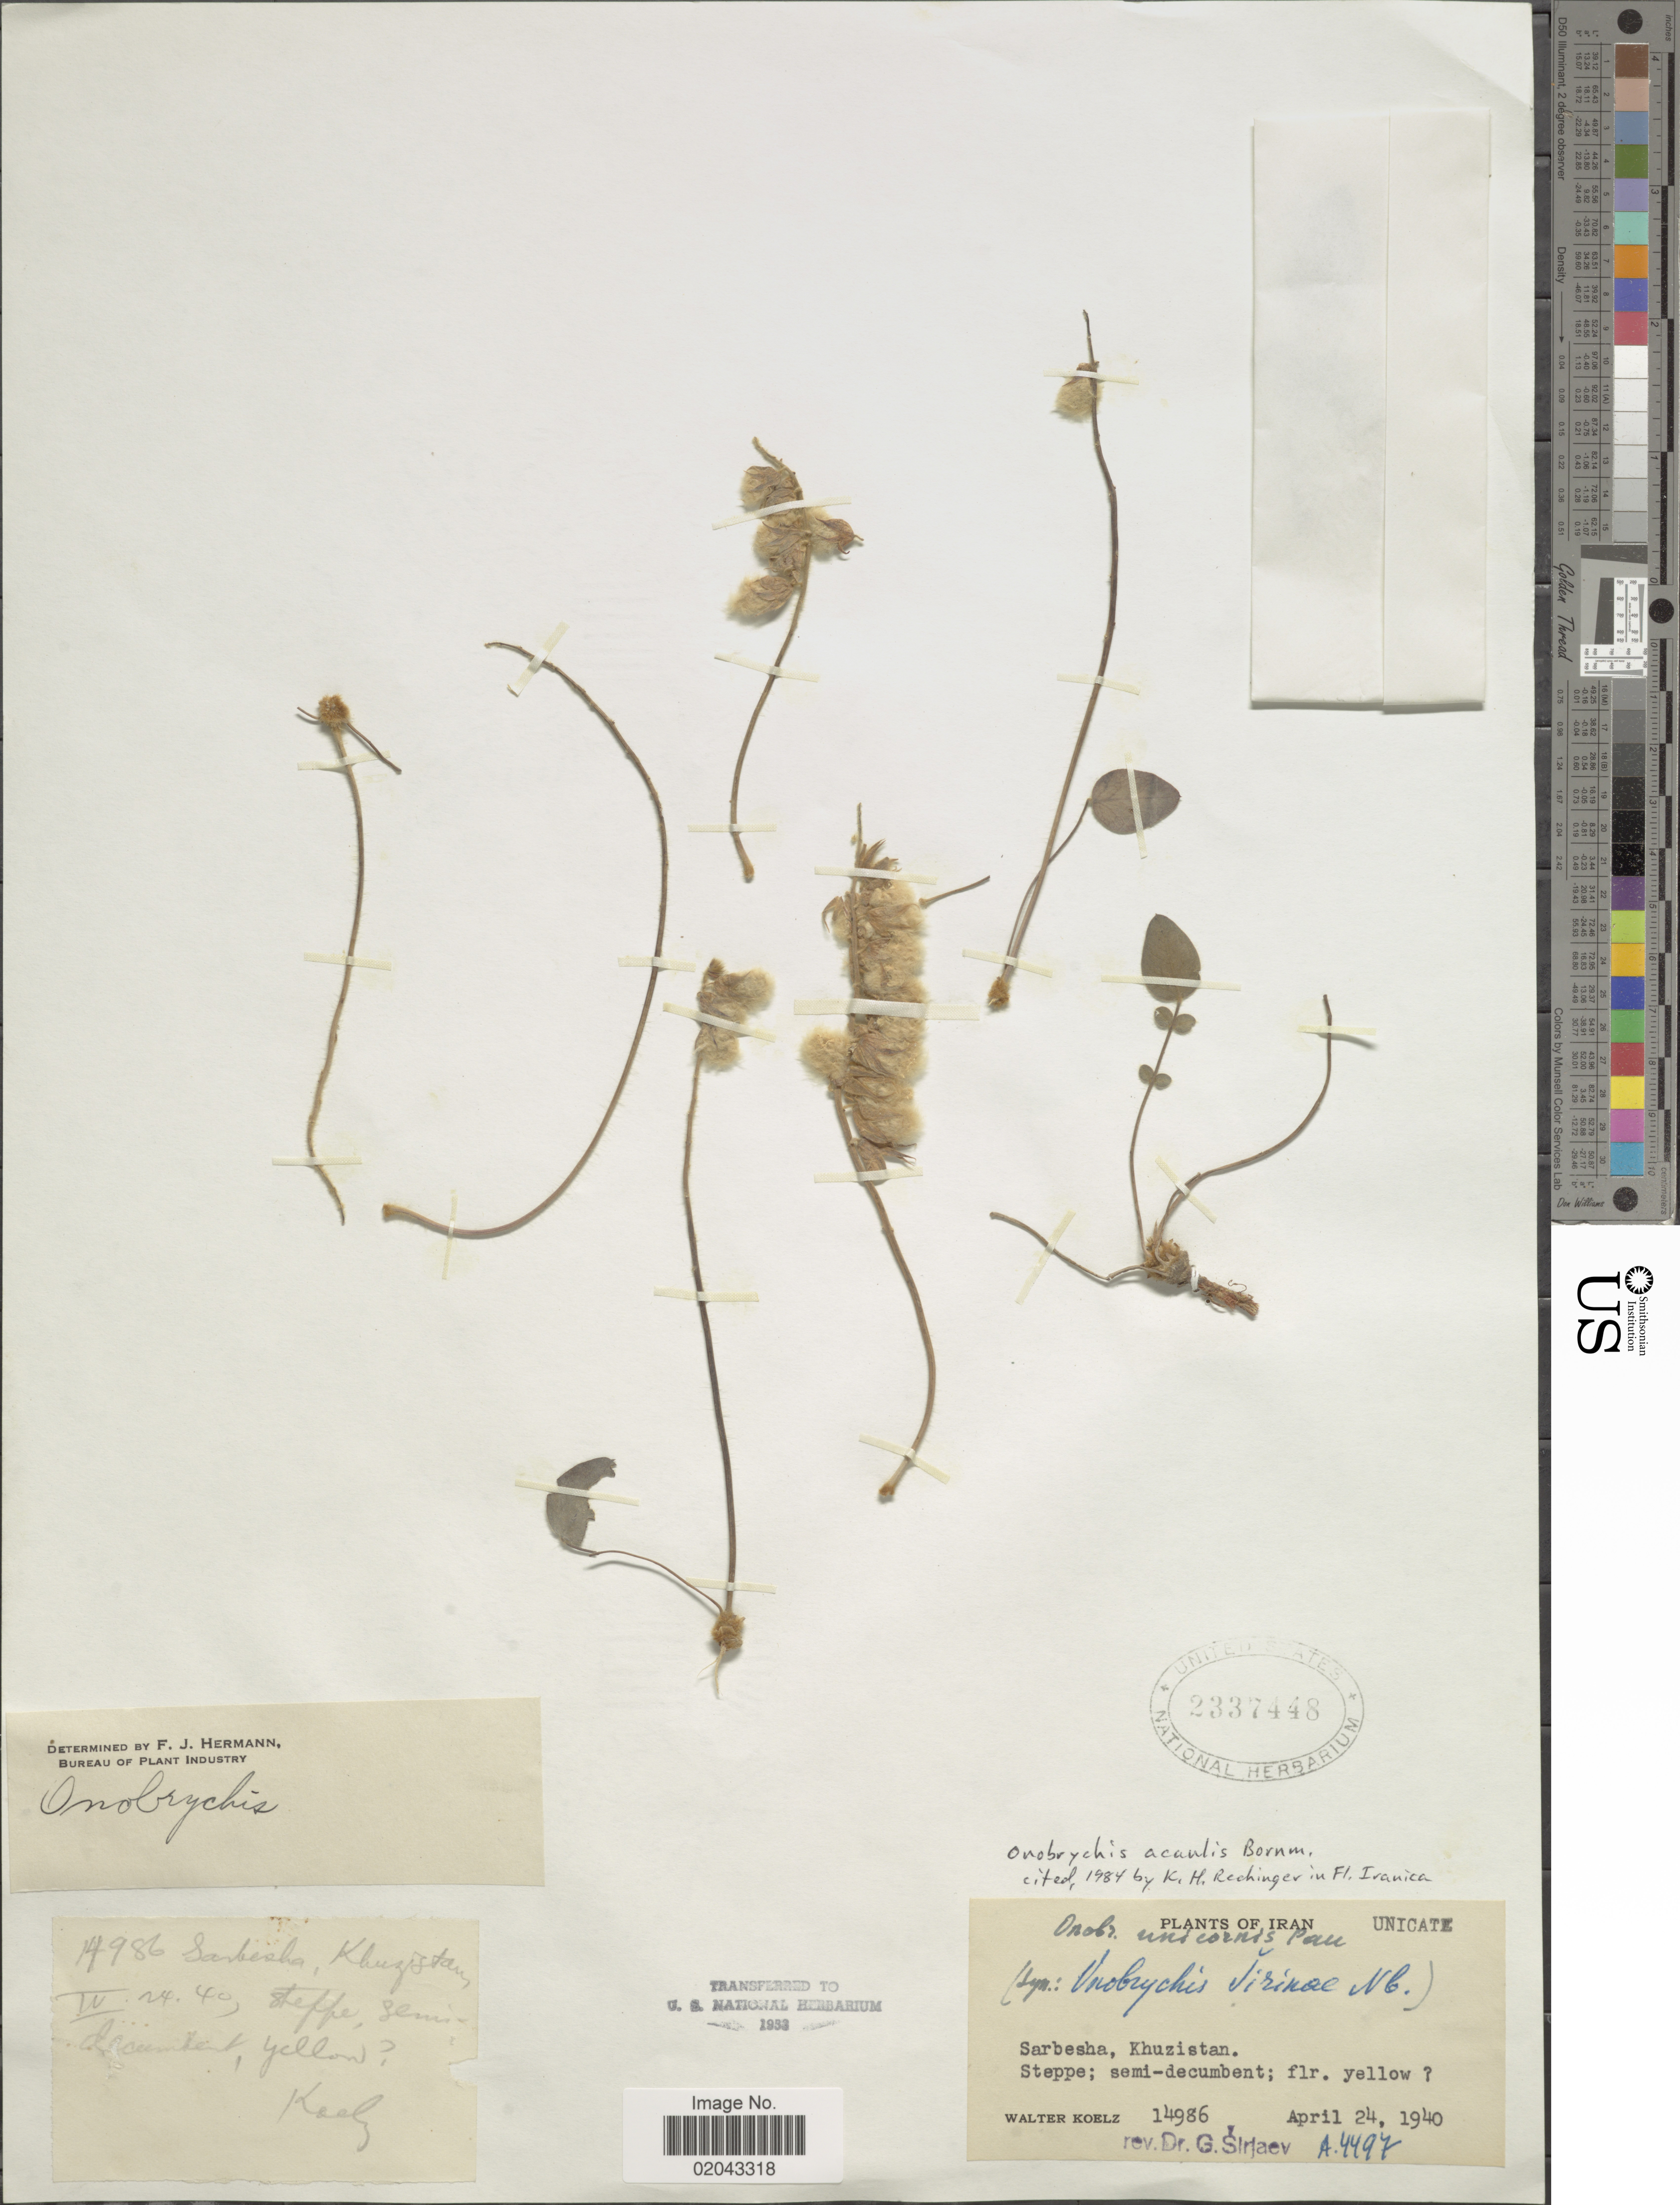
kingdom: Plantae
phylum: Tracheophyta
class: Magnoliopsida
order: Fabales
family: Fabaceae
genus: Onobrychis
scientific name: Onobrychis acaulis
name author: Bornm.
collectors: W. N. Koelz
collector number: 14986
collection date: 1940-04-24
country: Iran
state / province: Khuzestan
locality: Sarbesha, Khuzistan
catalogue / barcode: US 2337448